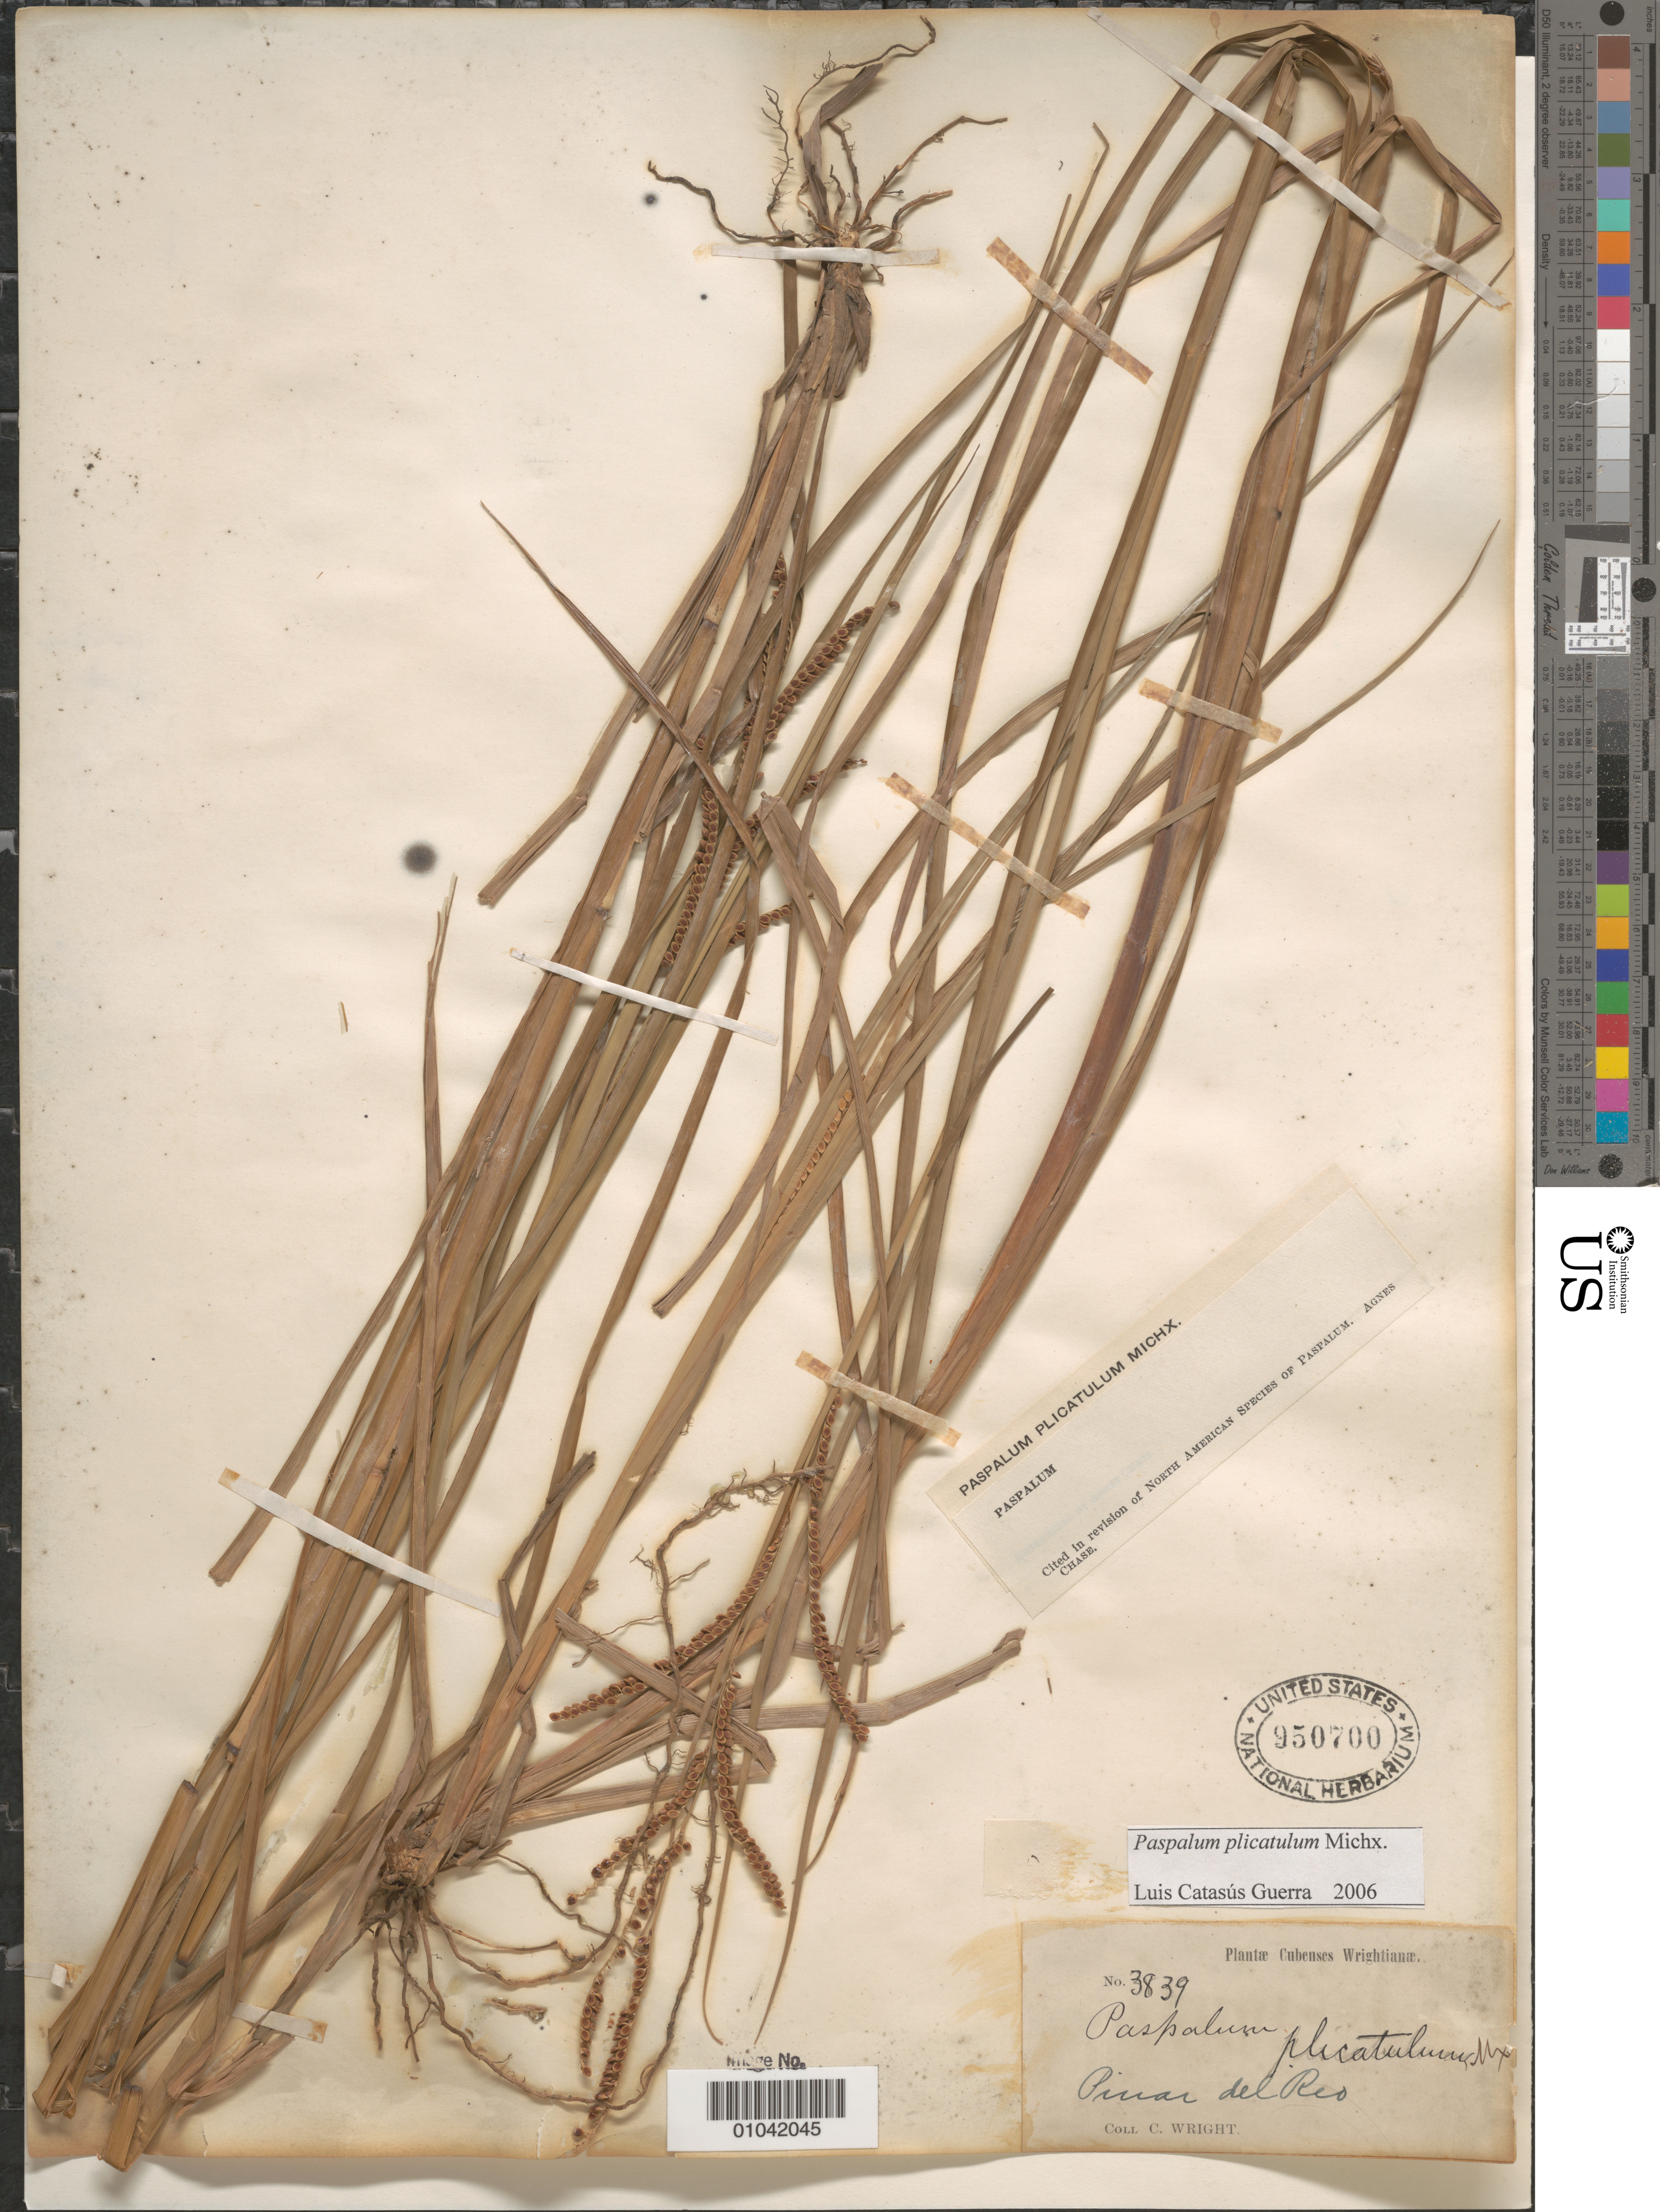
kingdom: Plantae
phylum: Tracheophyta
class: Liliopsida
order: Poales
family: Poaceae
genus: Paspalum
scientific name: Paspalum plicatulum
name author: Michx.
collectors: C. Wright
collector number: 3839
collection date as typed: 1800 to 1899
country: Cuba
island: Cuba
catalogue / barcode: US 950700